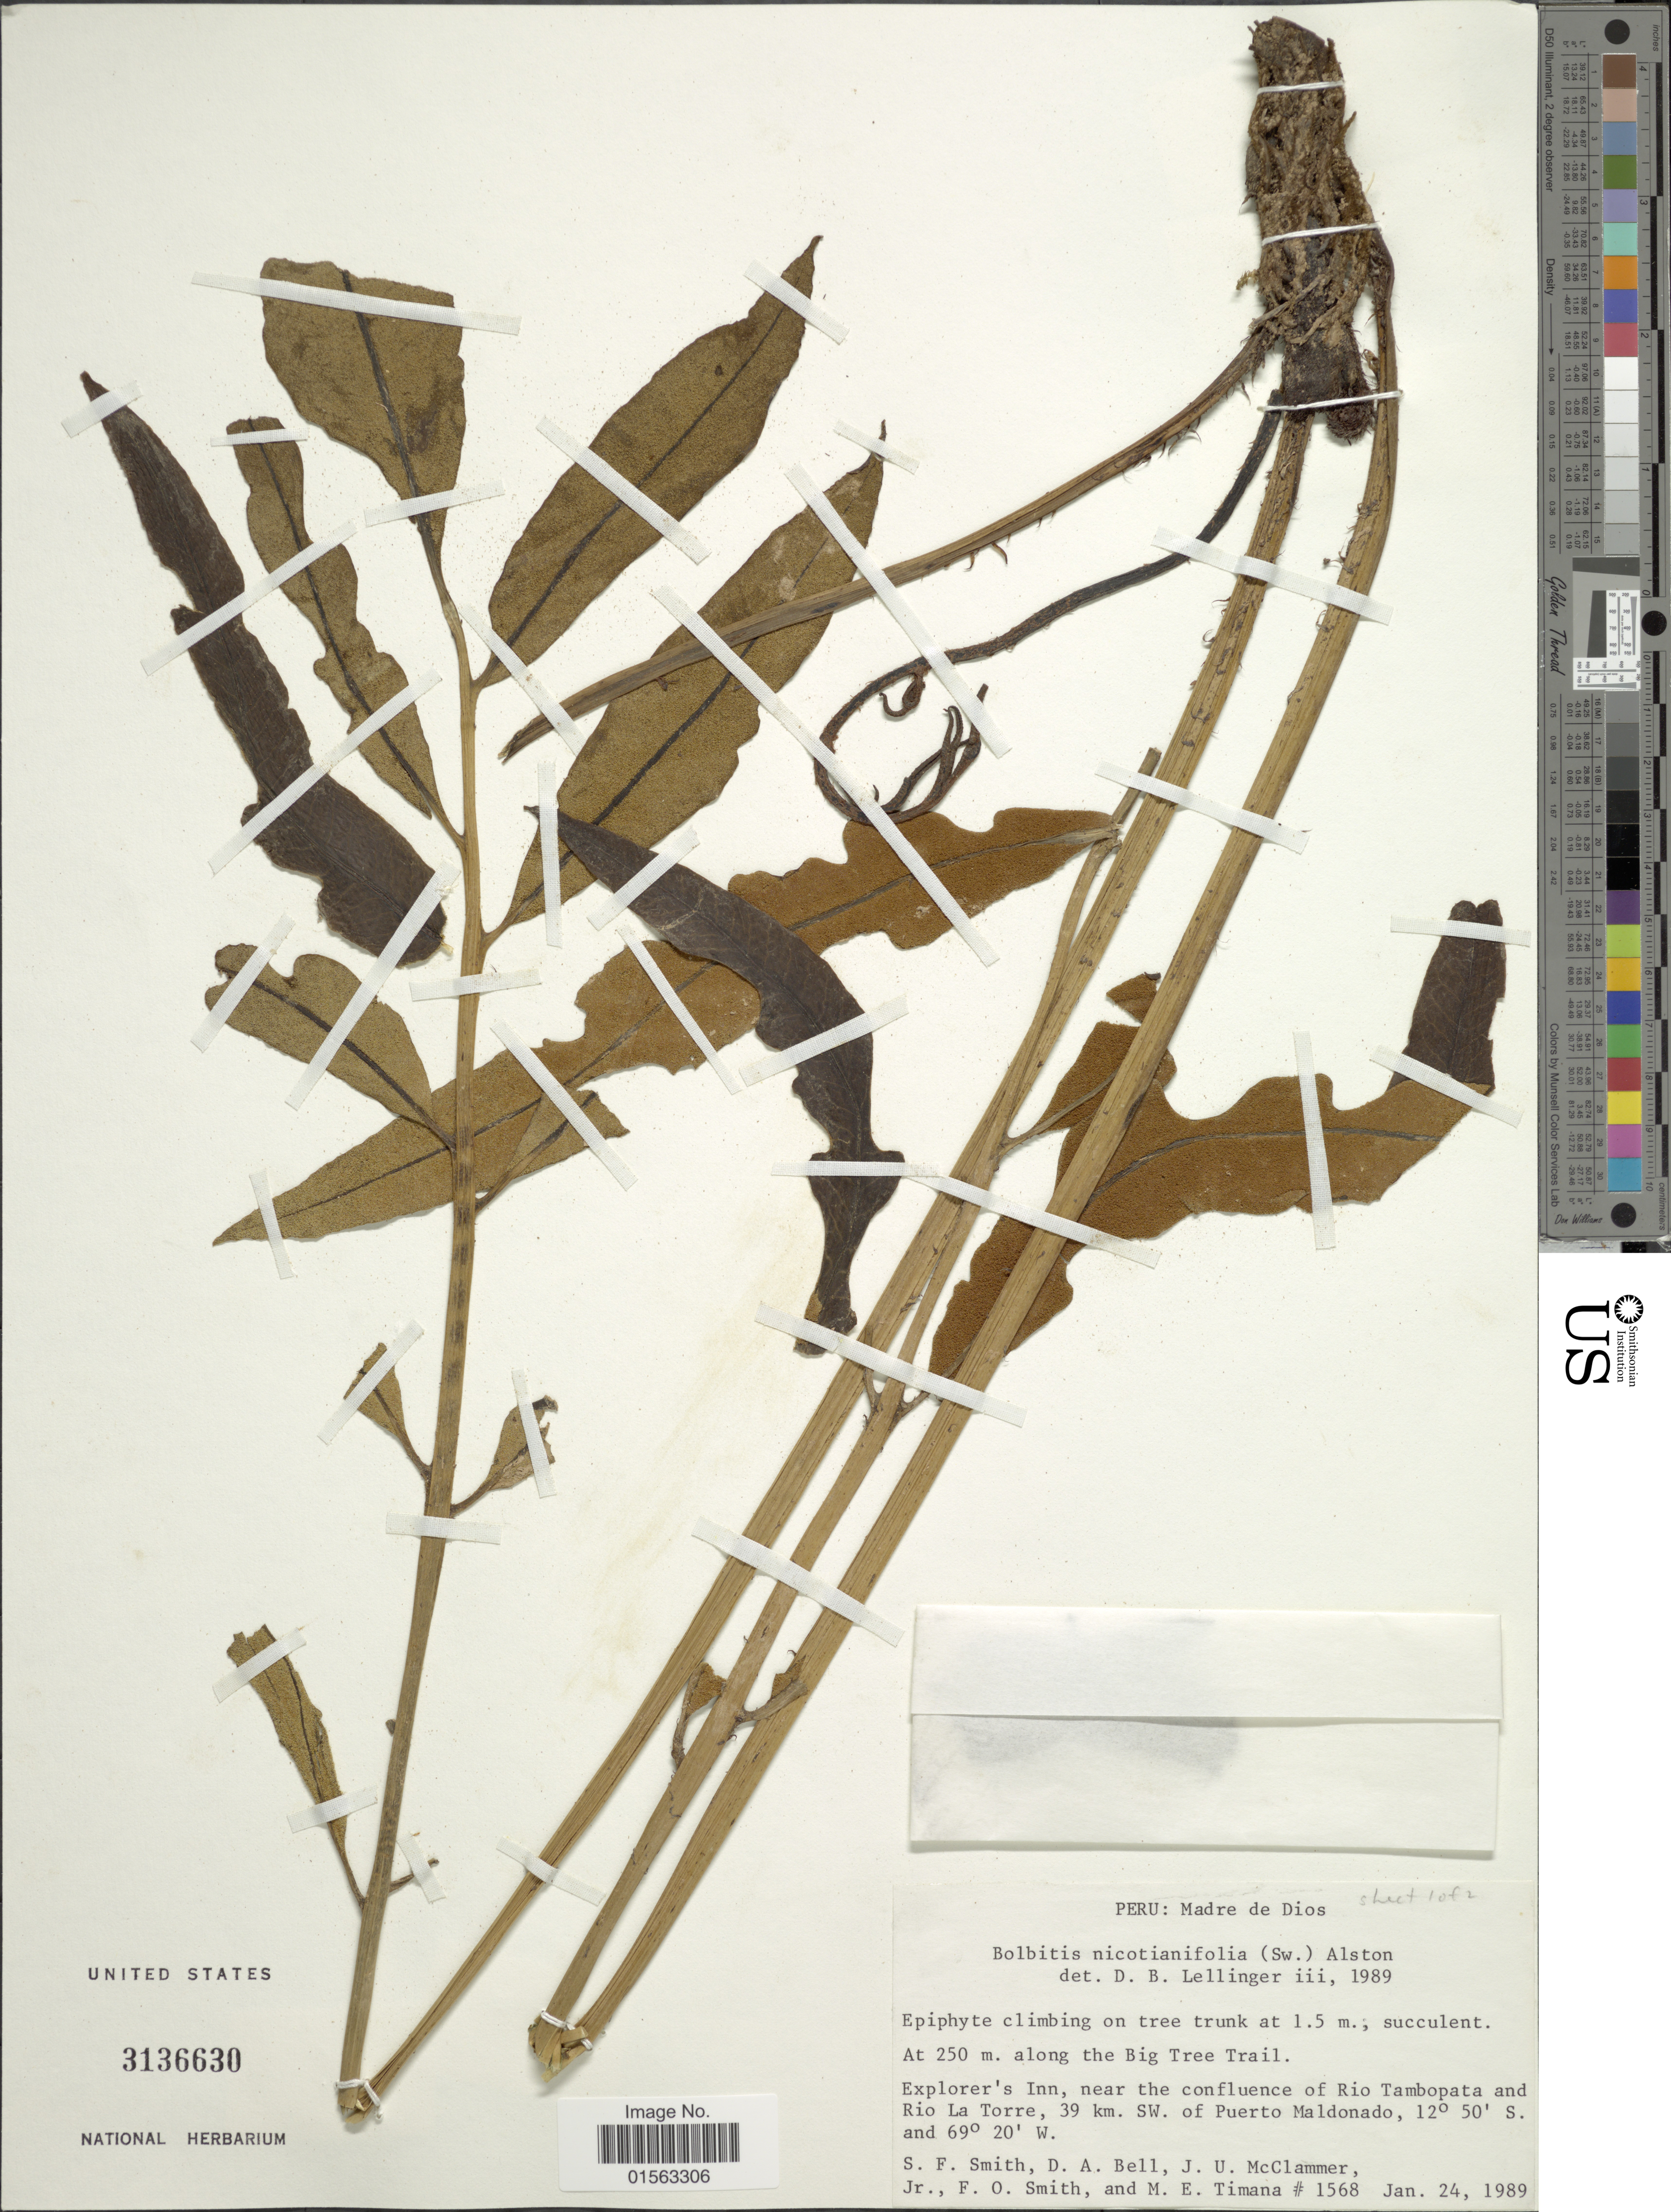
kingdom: Plantae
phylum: Tracheophyta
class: Polypodiopsida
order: Polypodiales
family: Dryopteridaceae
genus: Mickelia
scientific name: Mickelia nicotianifolia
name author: (Sw.) R.C. Moran et al.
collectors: S.F. Smith, D. A. Bell, J. McClammer Jr. & F. Smith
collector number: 1568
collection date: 1989-01-24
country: Peru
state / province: Madre de Dios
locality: Along the Big Tree Trail, explorer's Inn, near the confluence of Rio Tambopata and Rio La Torre, 39 km. SW. of Puerto Maldonado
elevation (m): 250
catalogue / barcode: US 3136630